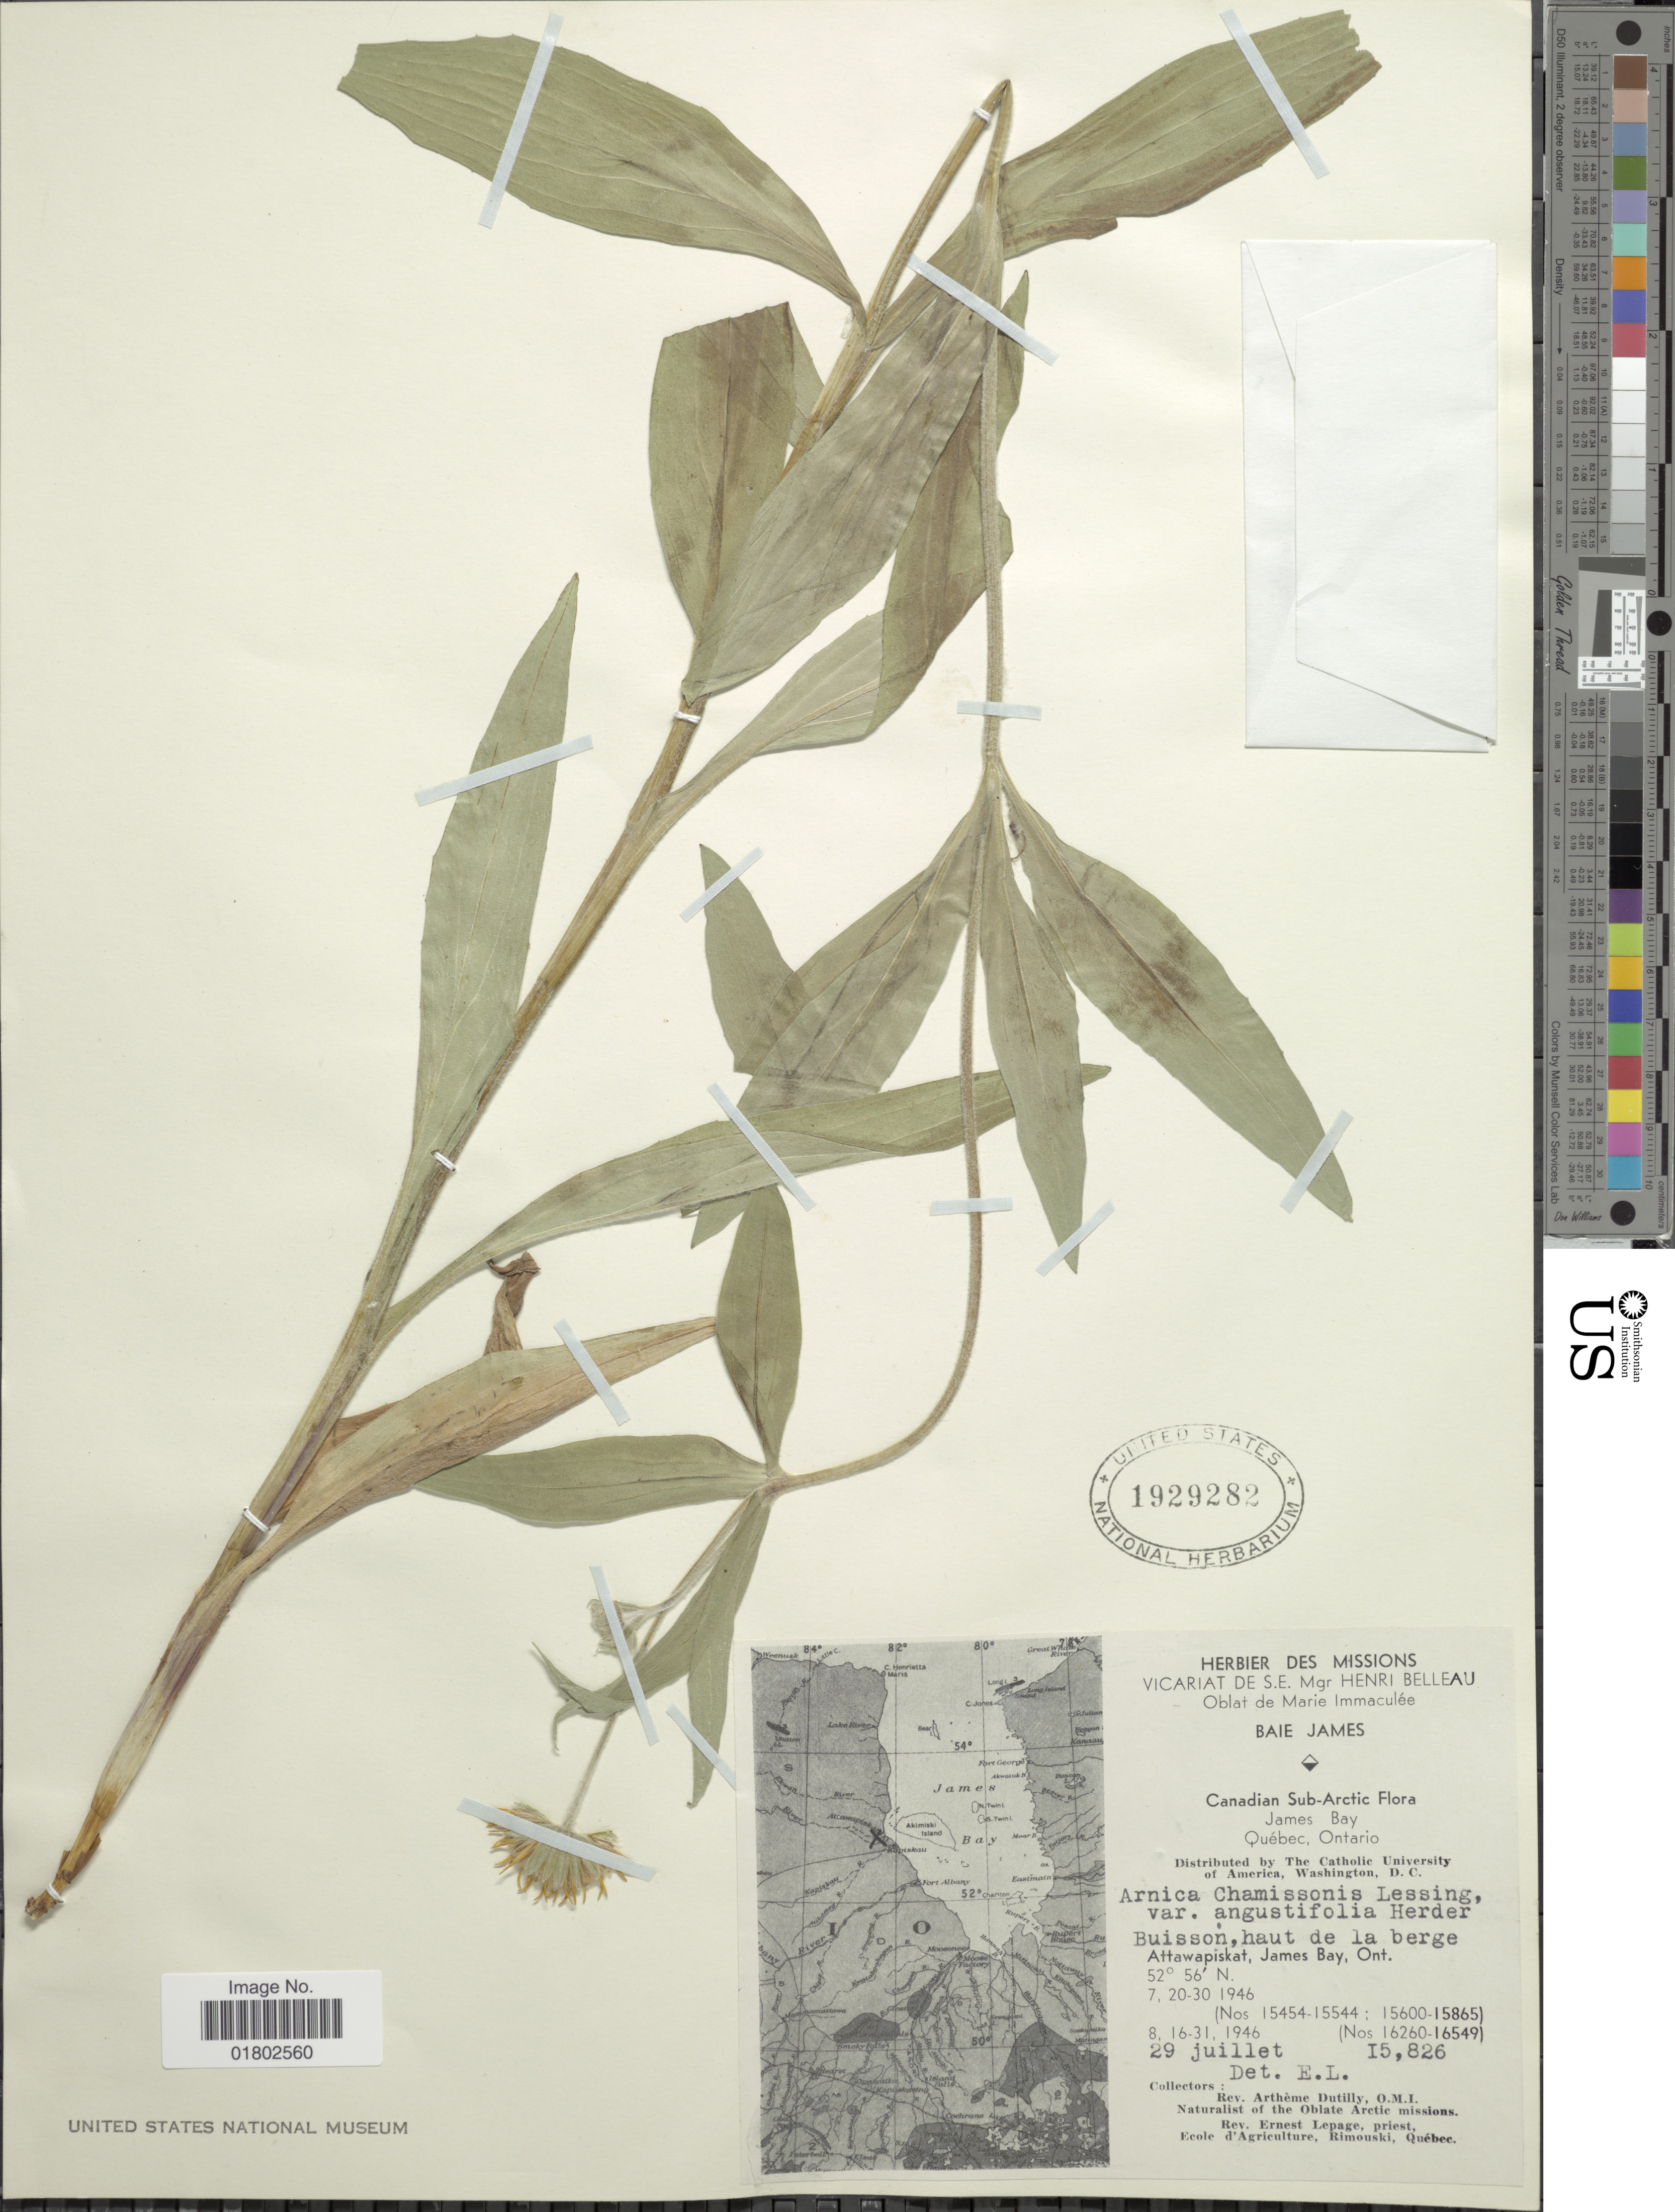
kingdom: Plantae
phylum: Tracheophyta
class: Magnoliopsida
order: Asterales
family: Asteraceae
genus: Arnica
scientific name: Arnica chamissonis var. angustifolia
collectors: A. Dutilly & E. Lepage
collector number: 15a826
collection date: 1946-07-29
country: Canada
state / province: Ontario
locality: Buisson, haut de la berge, Attawapiskat, James Bay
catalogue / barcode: US 1929282